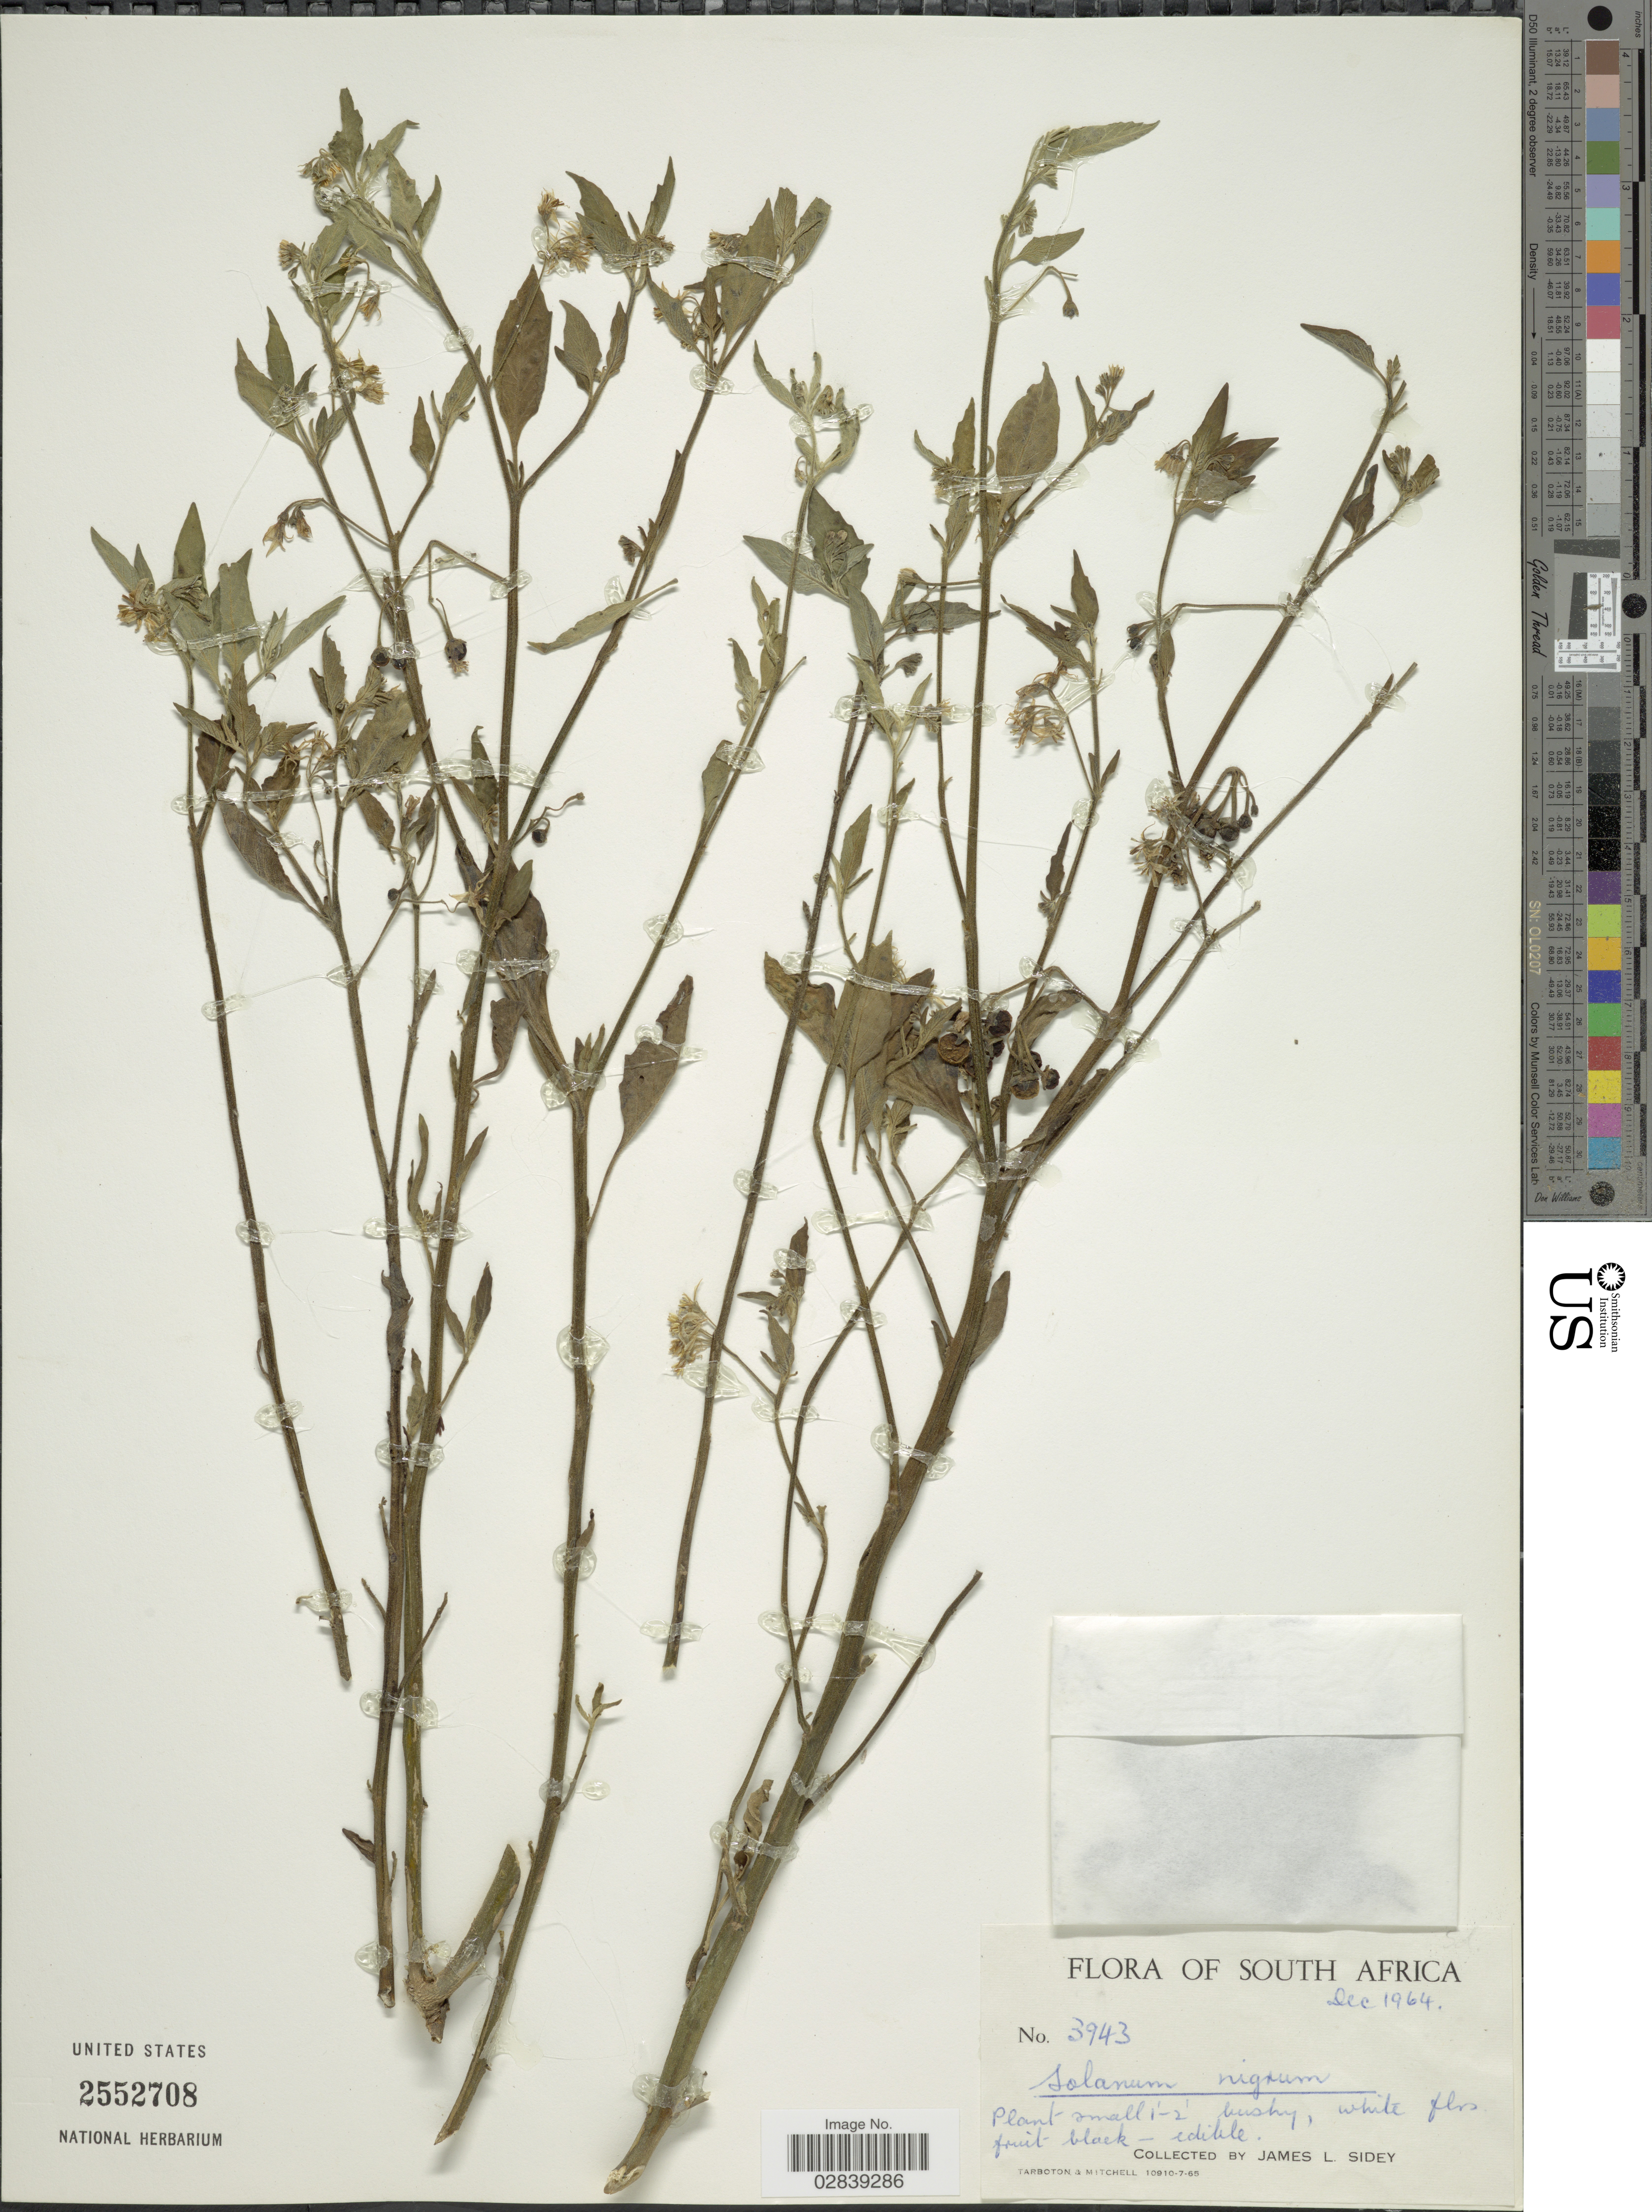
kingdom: Plantae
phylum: Tracheophyta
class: Magnoliopsida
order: Solanales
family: Solanaceae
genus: Solanum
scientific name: Solanum nigrum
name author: L.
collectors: J. L. Sidey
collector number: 3943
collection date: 1964-12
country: South Africa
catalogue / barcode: US 2552708